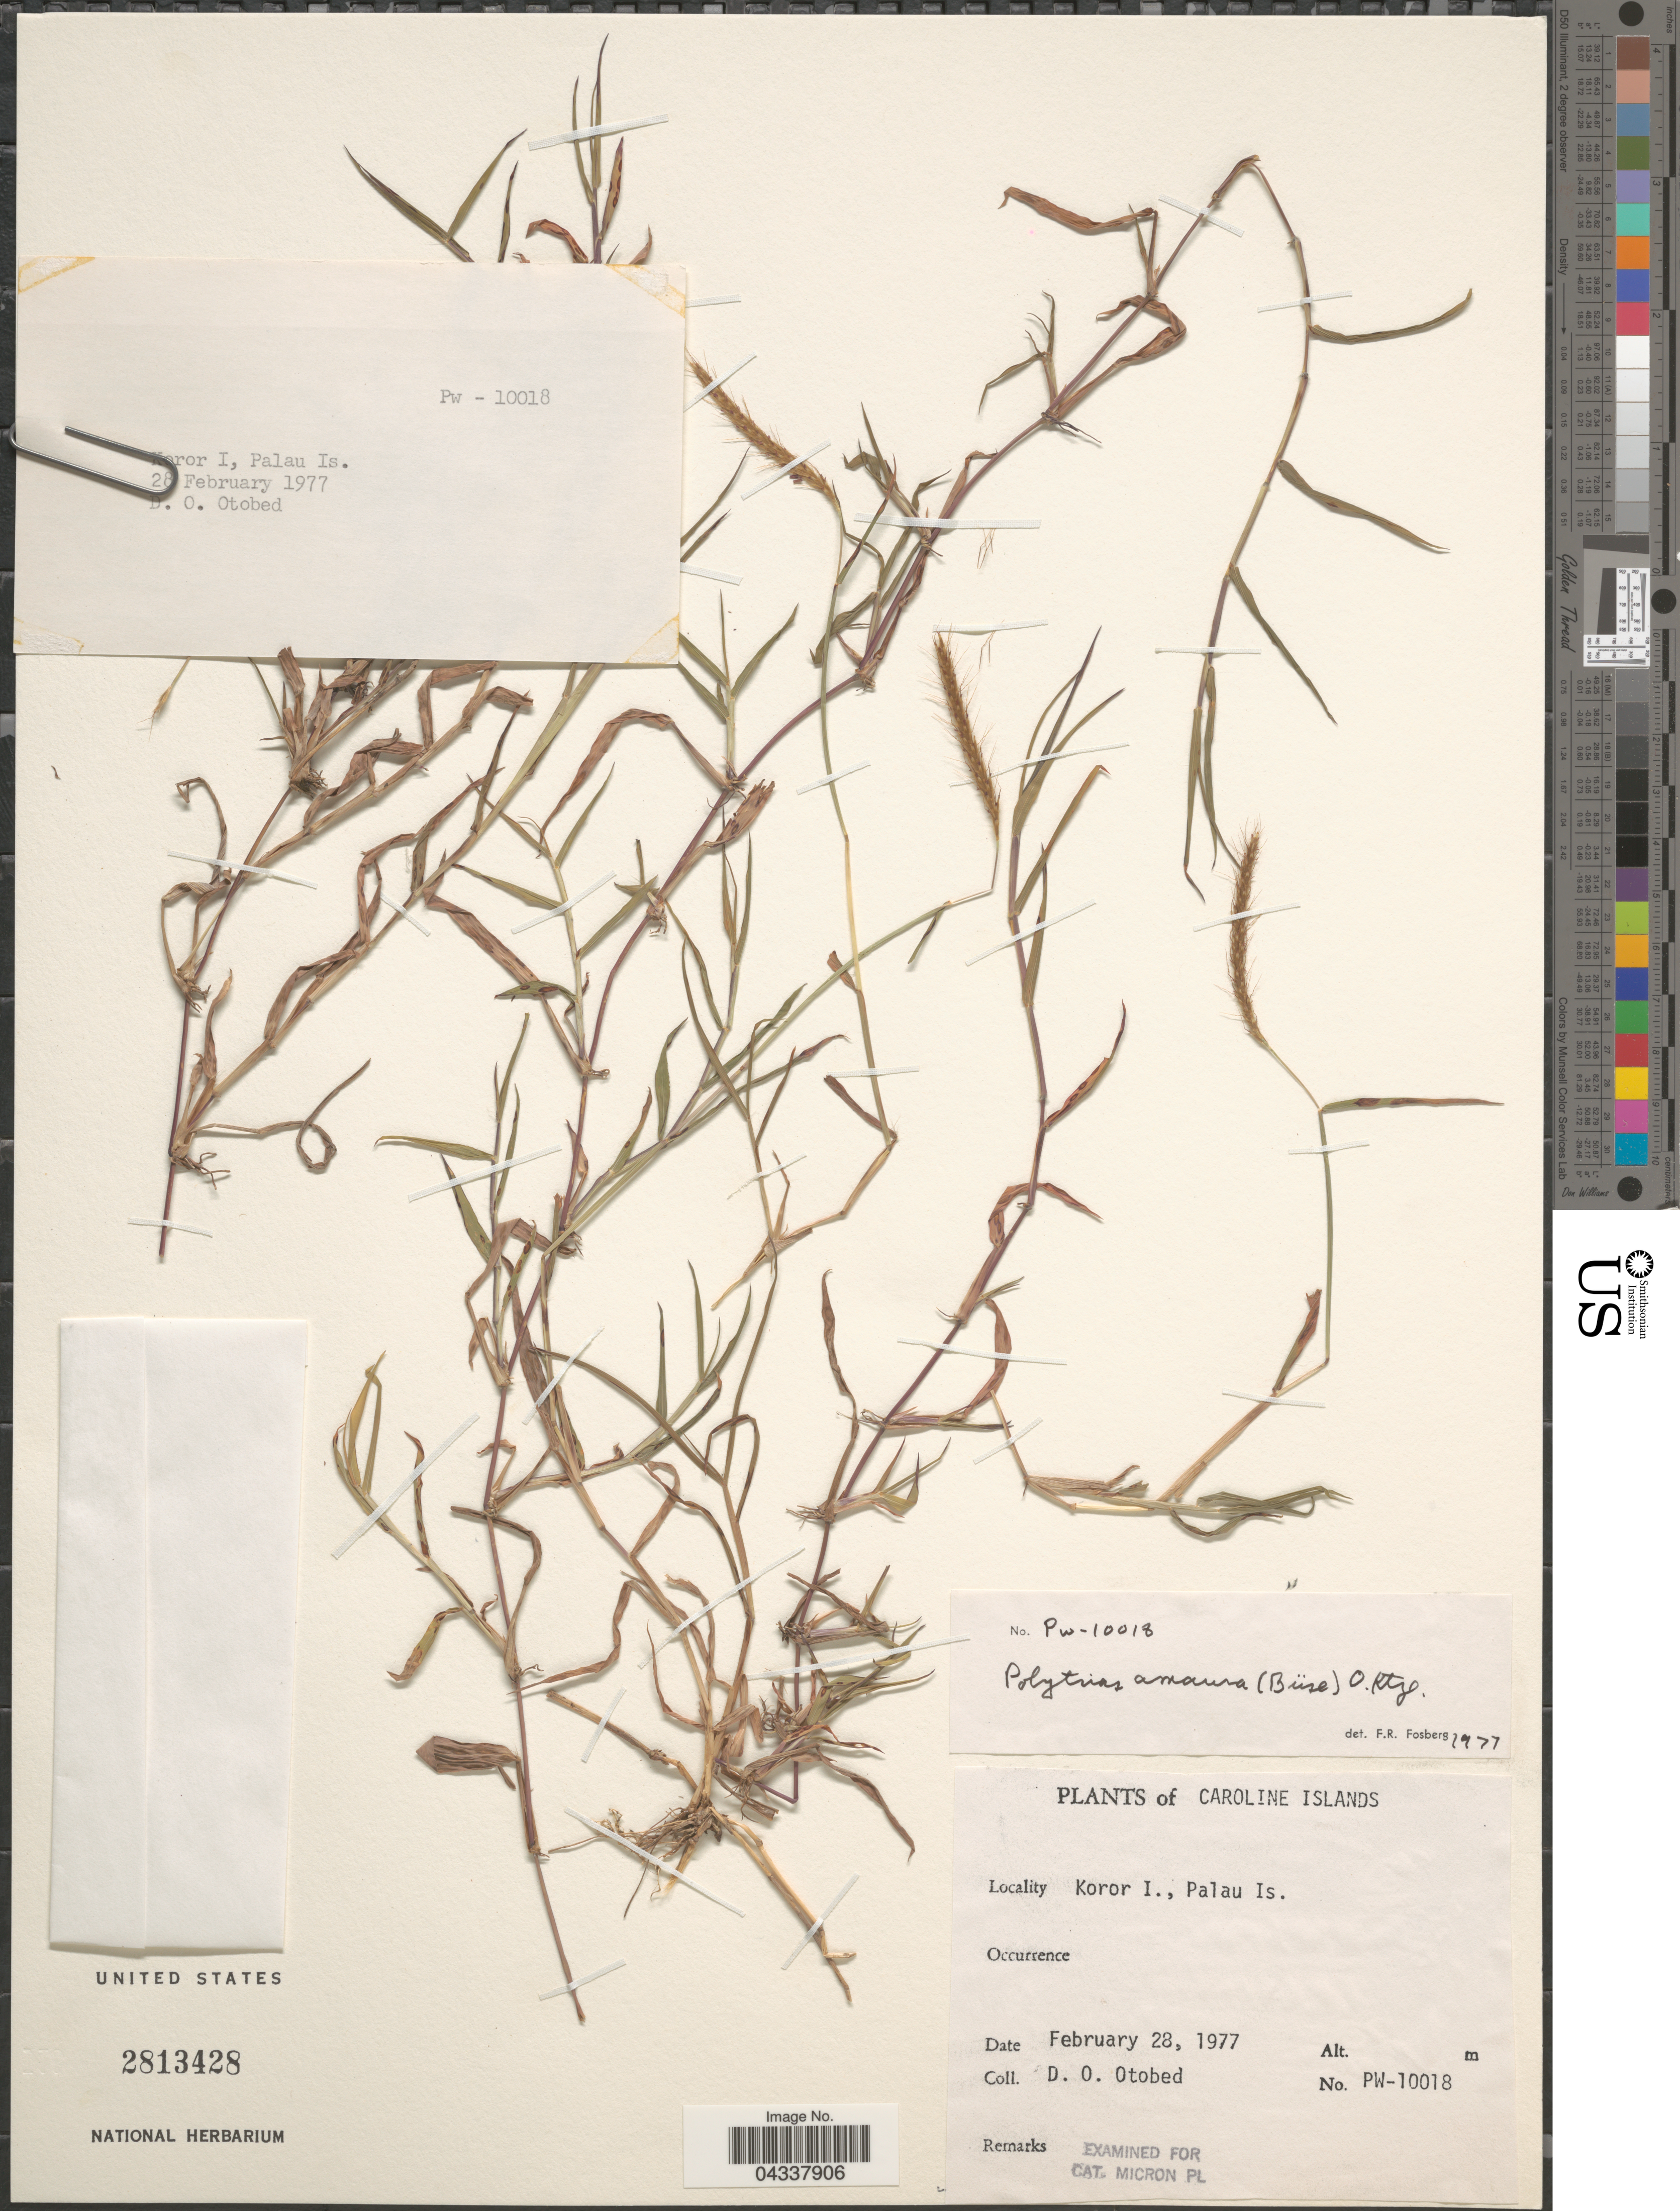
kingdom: Plantae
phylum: Tracheophyta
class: Liliopsida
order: Poales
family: Poaceae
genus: Polytrias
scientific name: Polytrias indica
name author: (Houtt.) Veldkamp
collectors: D. O. Otobed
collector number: PW-10018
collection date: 1977-02-28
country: Palau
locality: Caroline Islands. Koror I., Palau Is.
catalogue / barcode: US 2813428